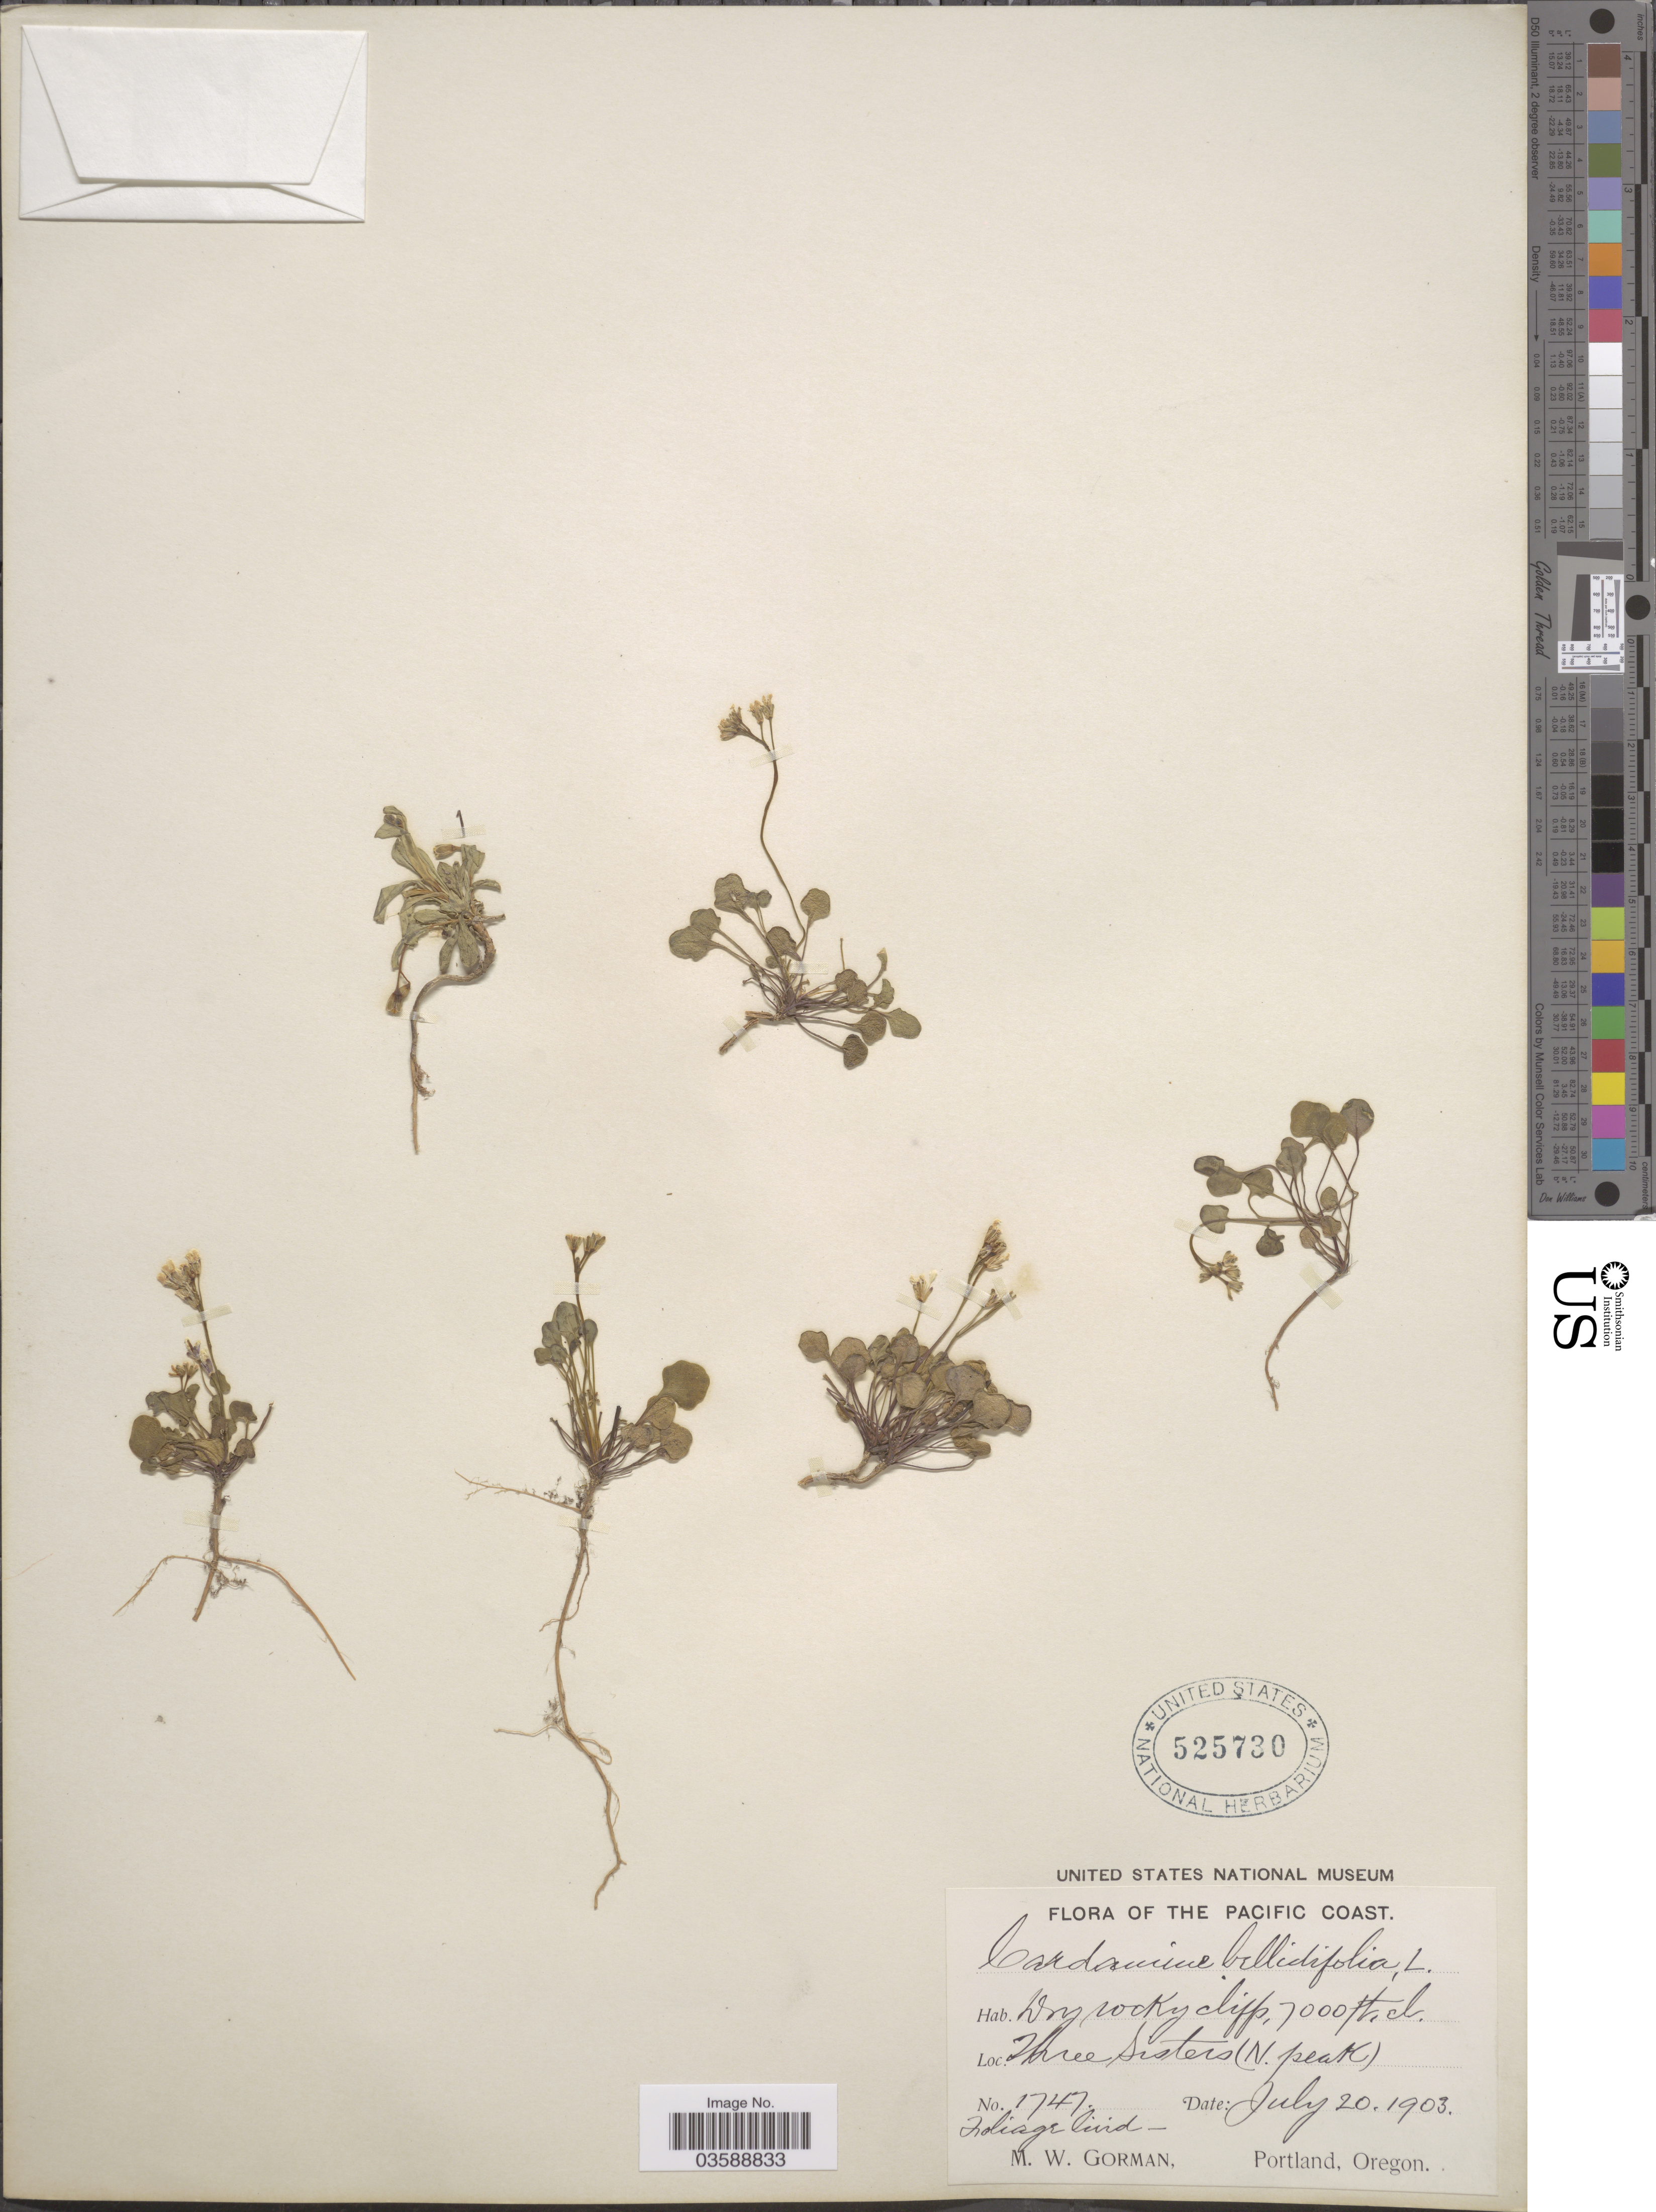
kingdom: Plantae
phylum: Tracheophyta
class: Magnoliopsida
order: Brassicales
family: Brassicaceae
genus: Cardamine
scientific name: Cardamine bellidifolia var. pachyphylla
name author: Coville & Leiberg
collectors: M. W. Gorman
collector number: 1747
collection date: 1903-07-20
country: United States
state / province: Oregon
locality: Pacific Coast. Three Sisters (N. peak).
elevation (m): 2134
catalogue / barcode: US 525730